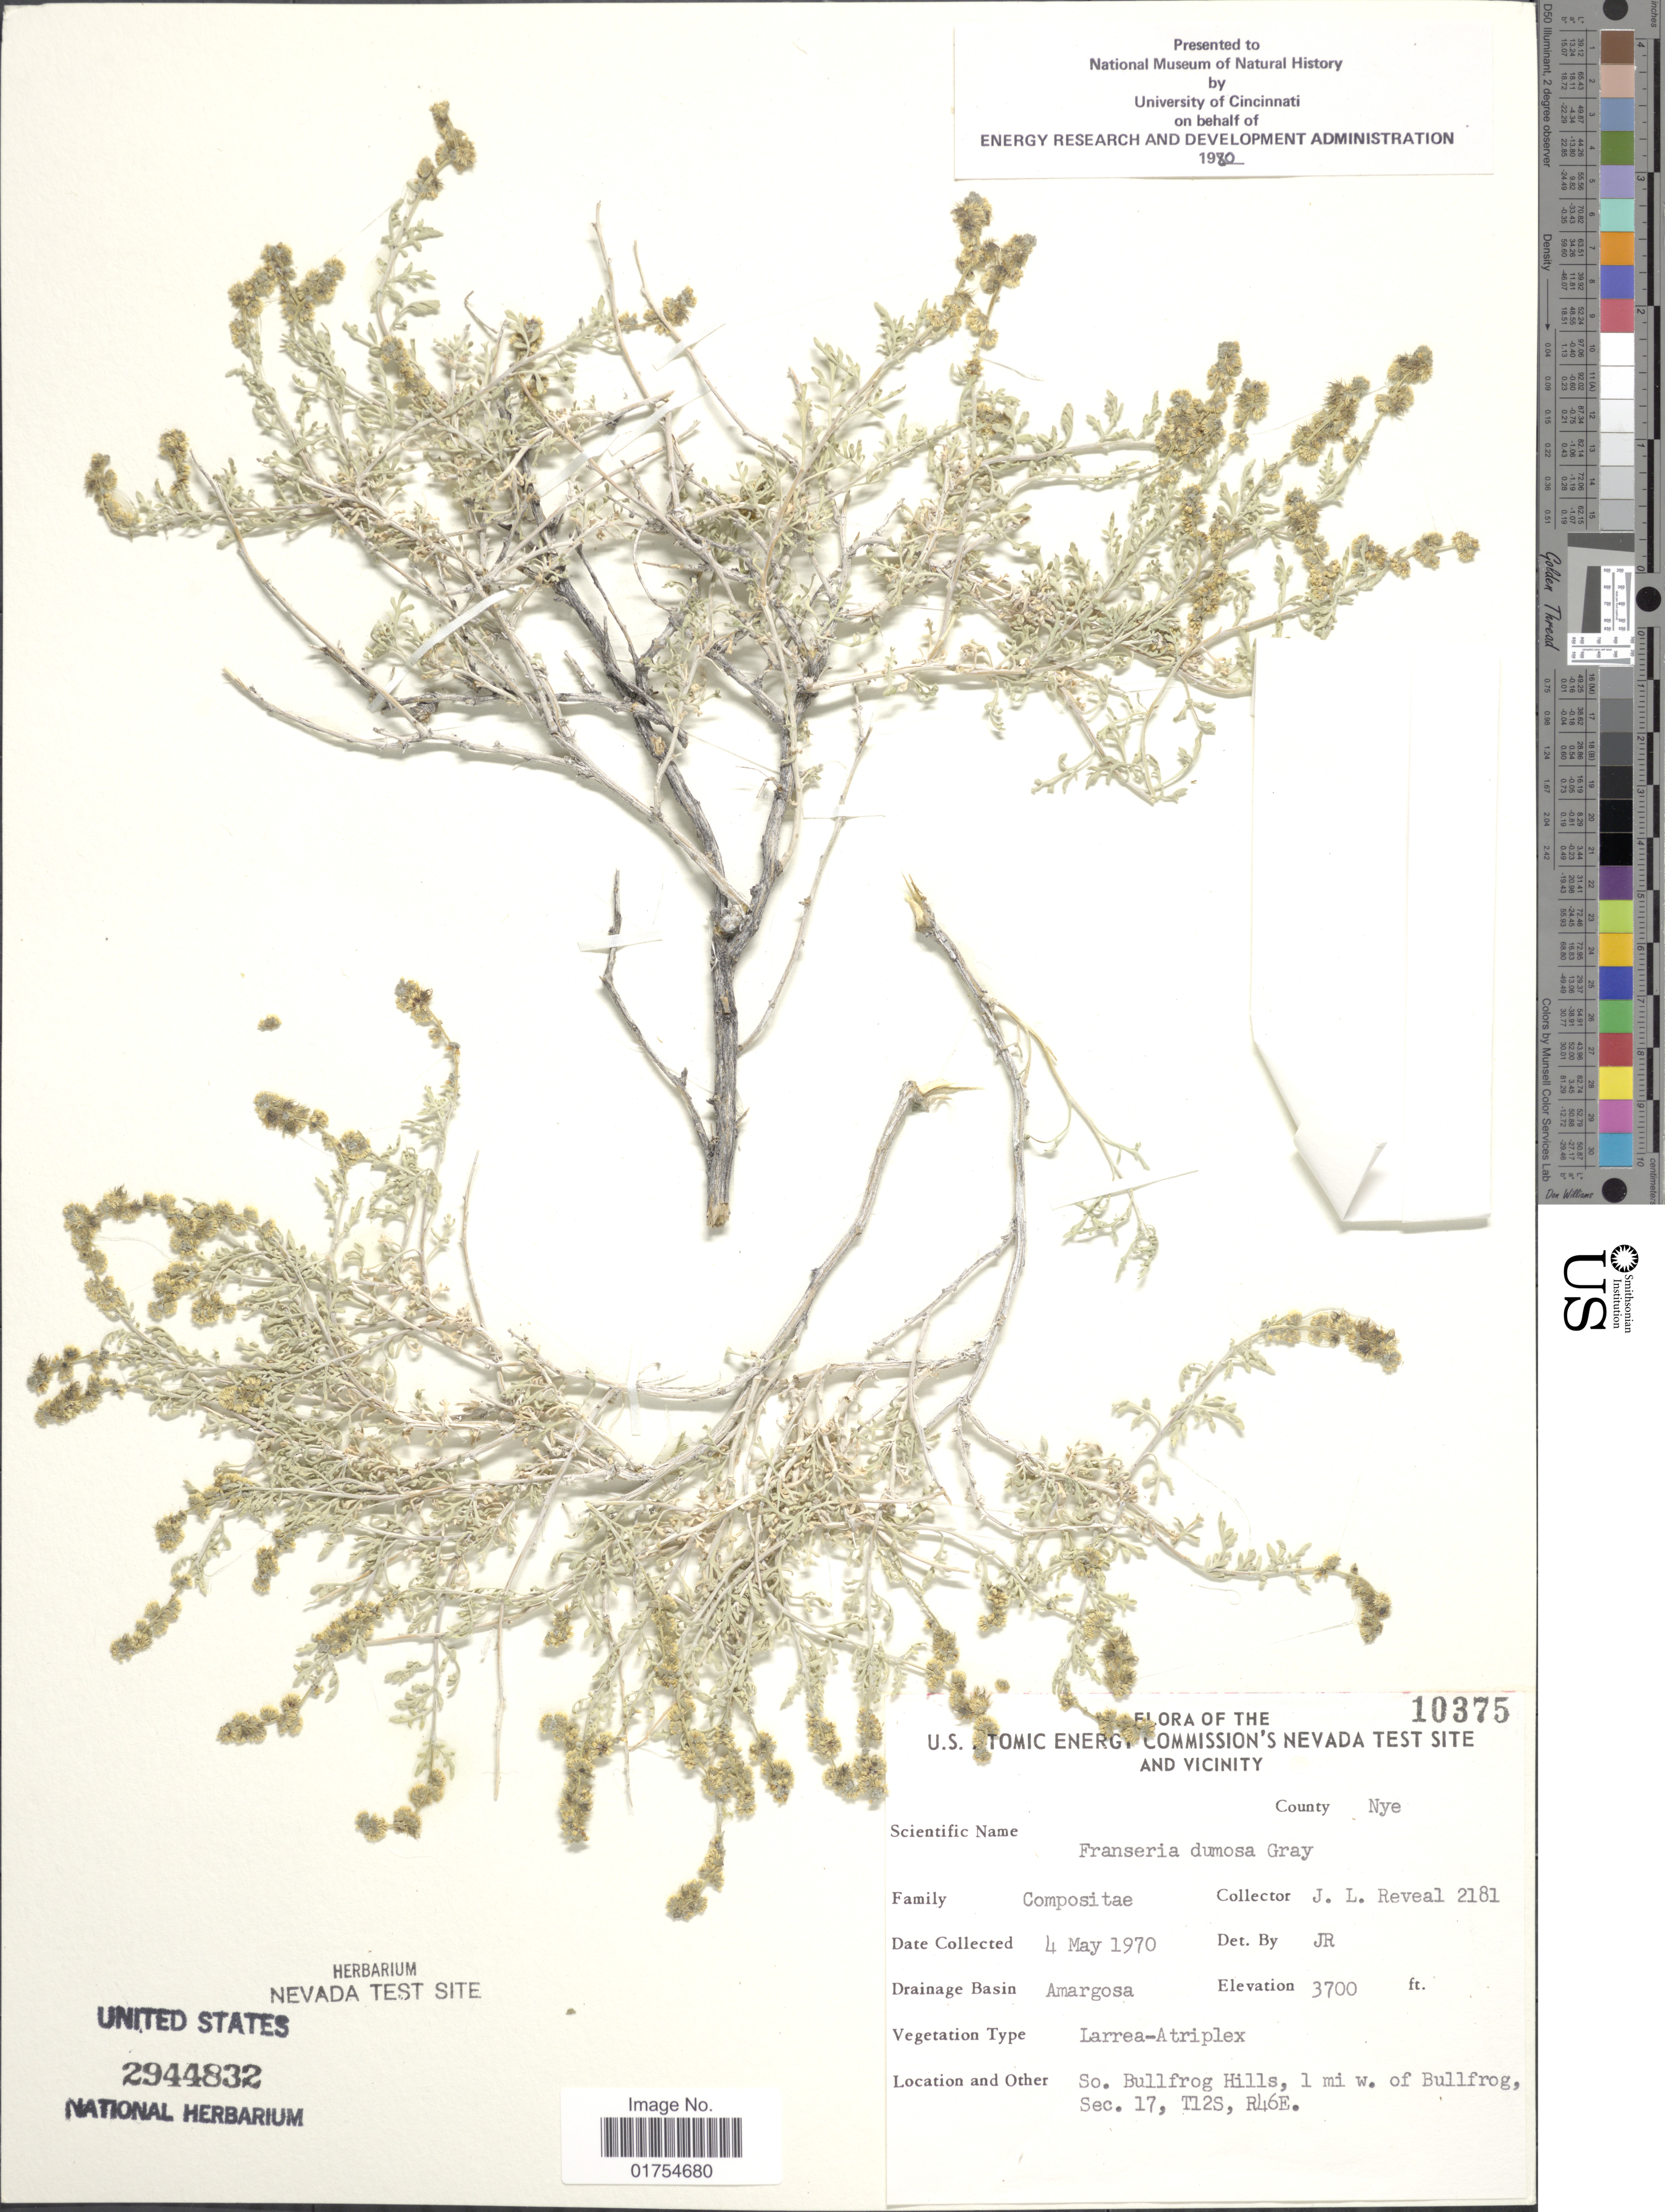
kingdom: Plantae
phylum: Tracheophyta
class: Magnoliopsida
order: Asterales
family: Asteraceae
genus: Franseria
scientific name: Franseria dumosa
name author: A. Gray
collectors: J. L. Reveal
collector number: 2181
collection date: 1970-05-04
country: United States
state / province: Nevada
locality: U.S. Atomic Energy Commission's Nevada Test Site and Vicinity. Amrgosa. So. Bullfrog Hills, 1 mi. W. of Bullfrog SEc. 17, T12S, R46E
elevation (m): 1128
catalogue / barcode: US 2944832